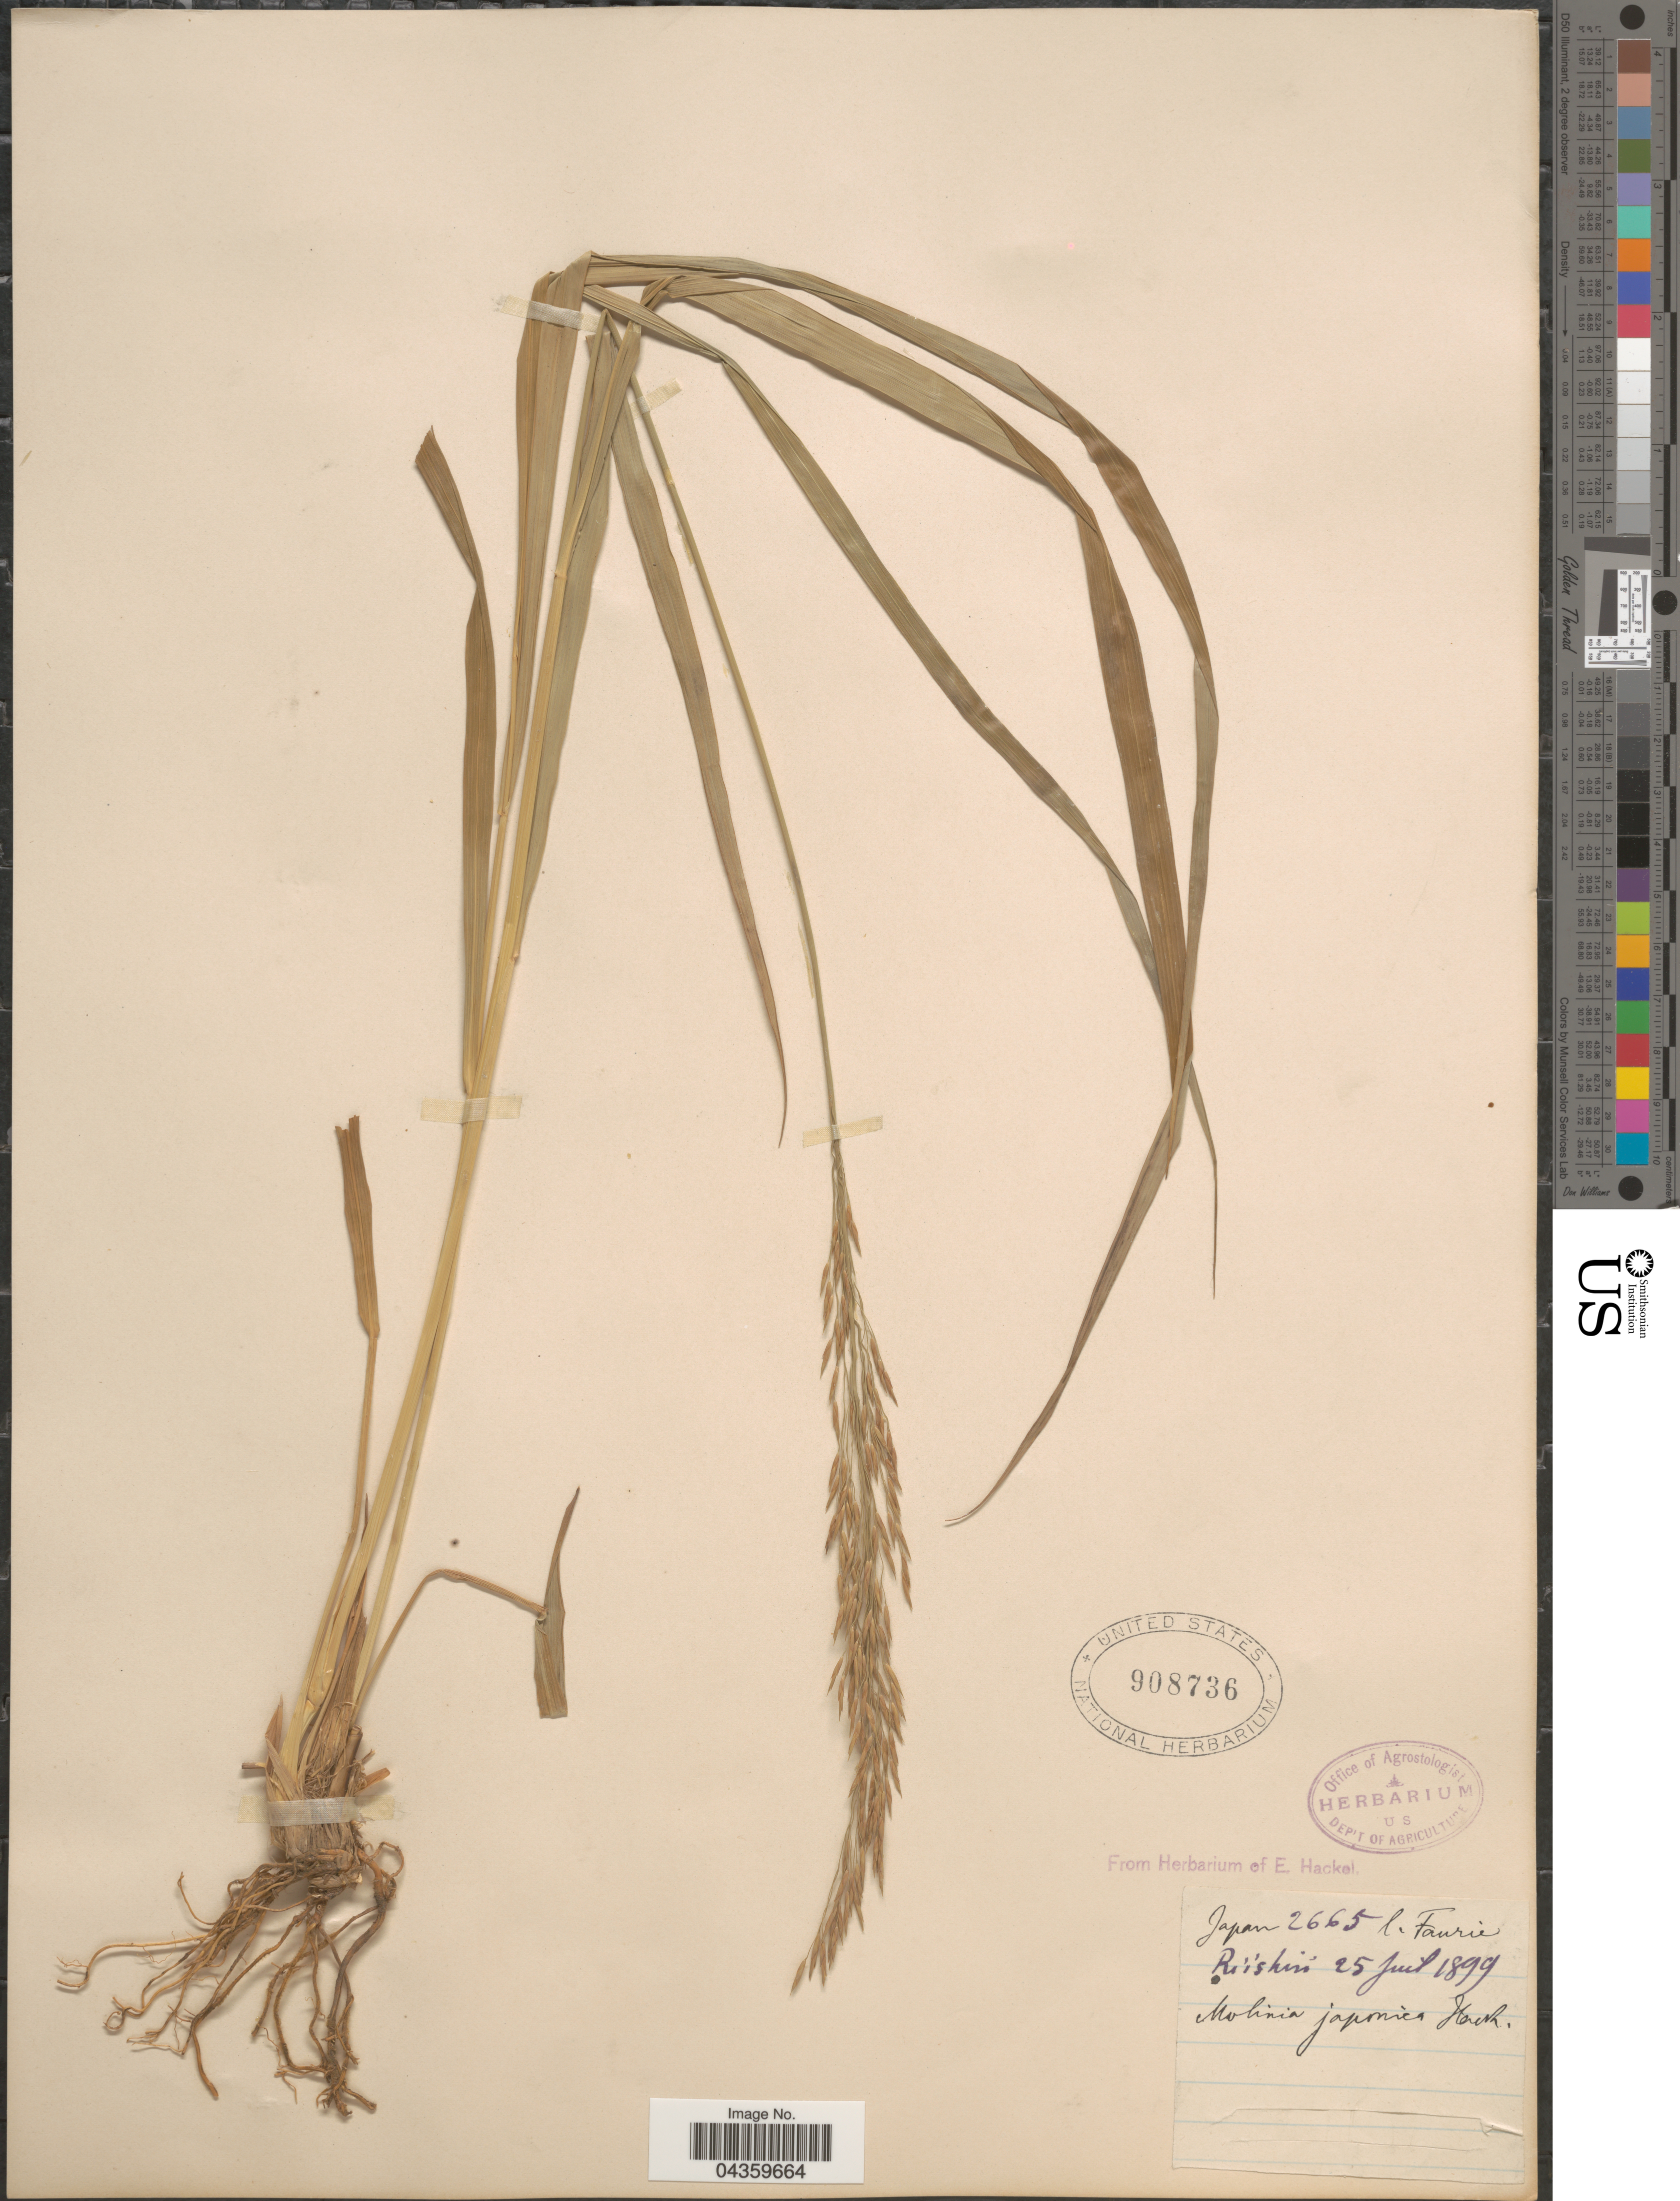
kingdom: Plantae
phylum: Tracheophyta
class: Liliopsida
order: Poales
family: Poaceae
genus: Molinia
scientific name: Molinia japonica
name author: Hack.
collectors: -. Faurie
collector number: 2665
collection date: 1899-07-25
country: Japan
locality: Riishiri.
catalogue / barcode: US 908736